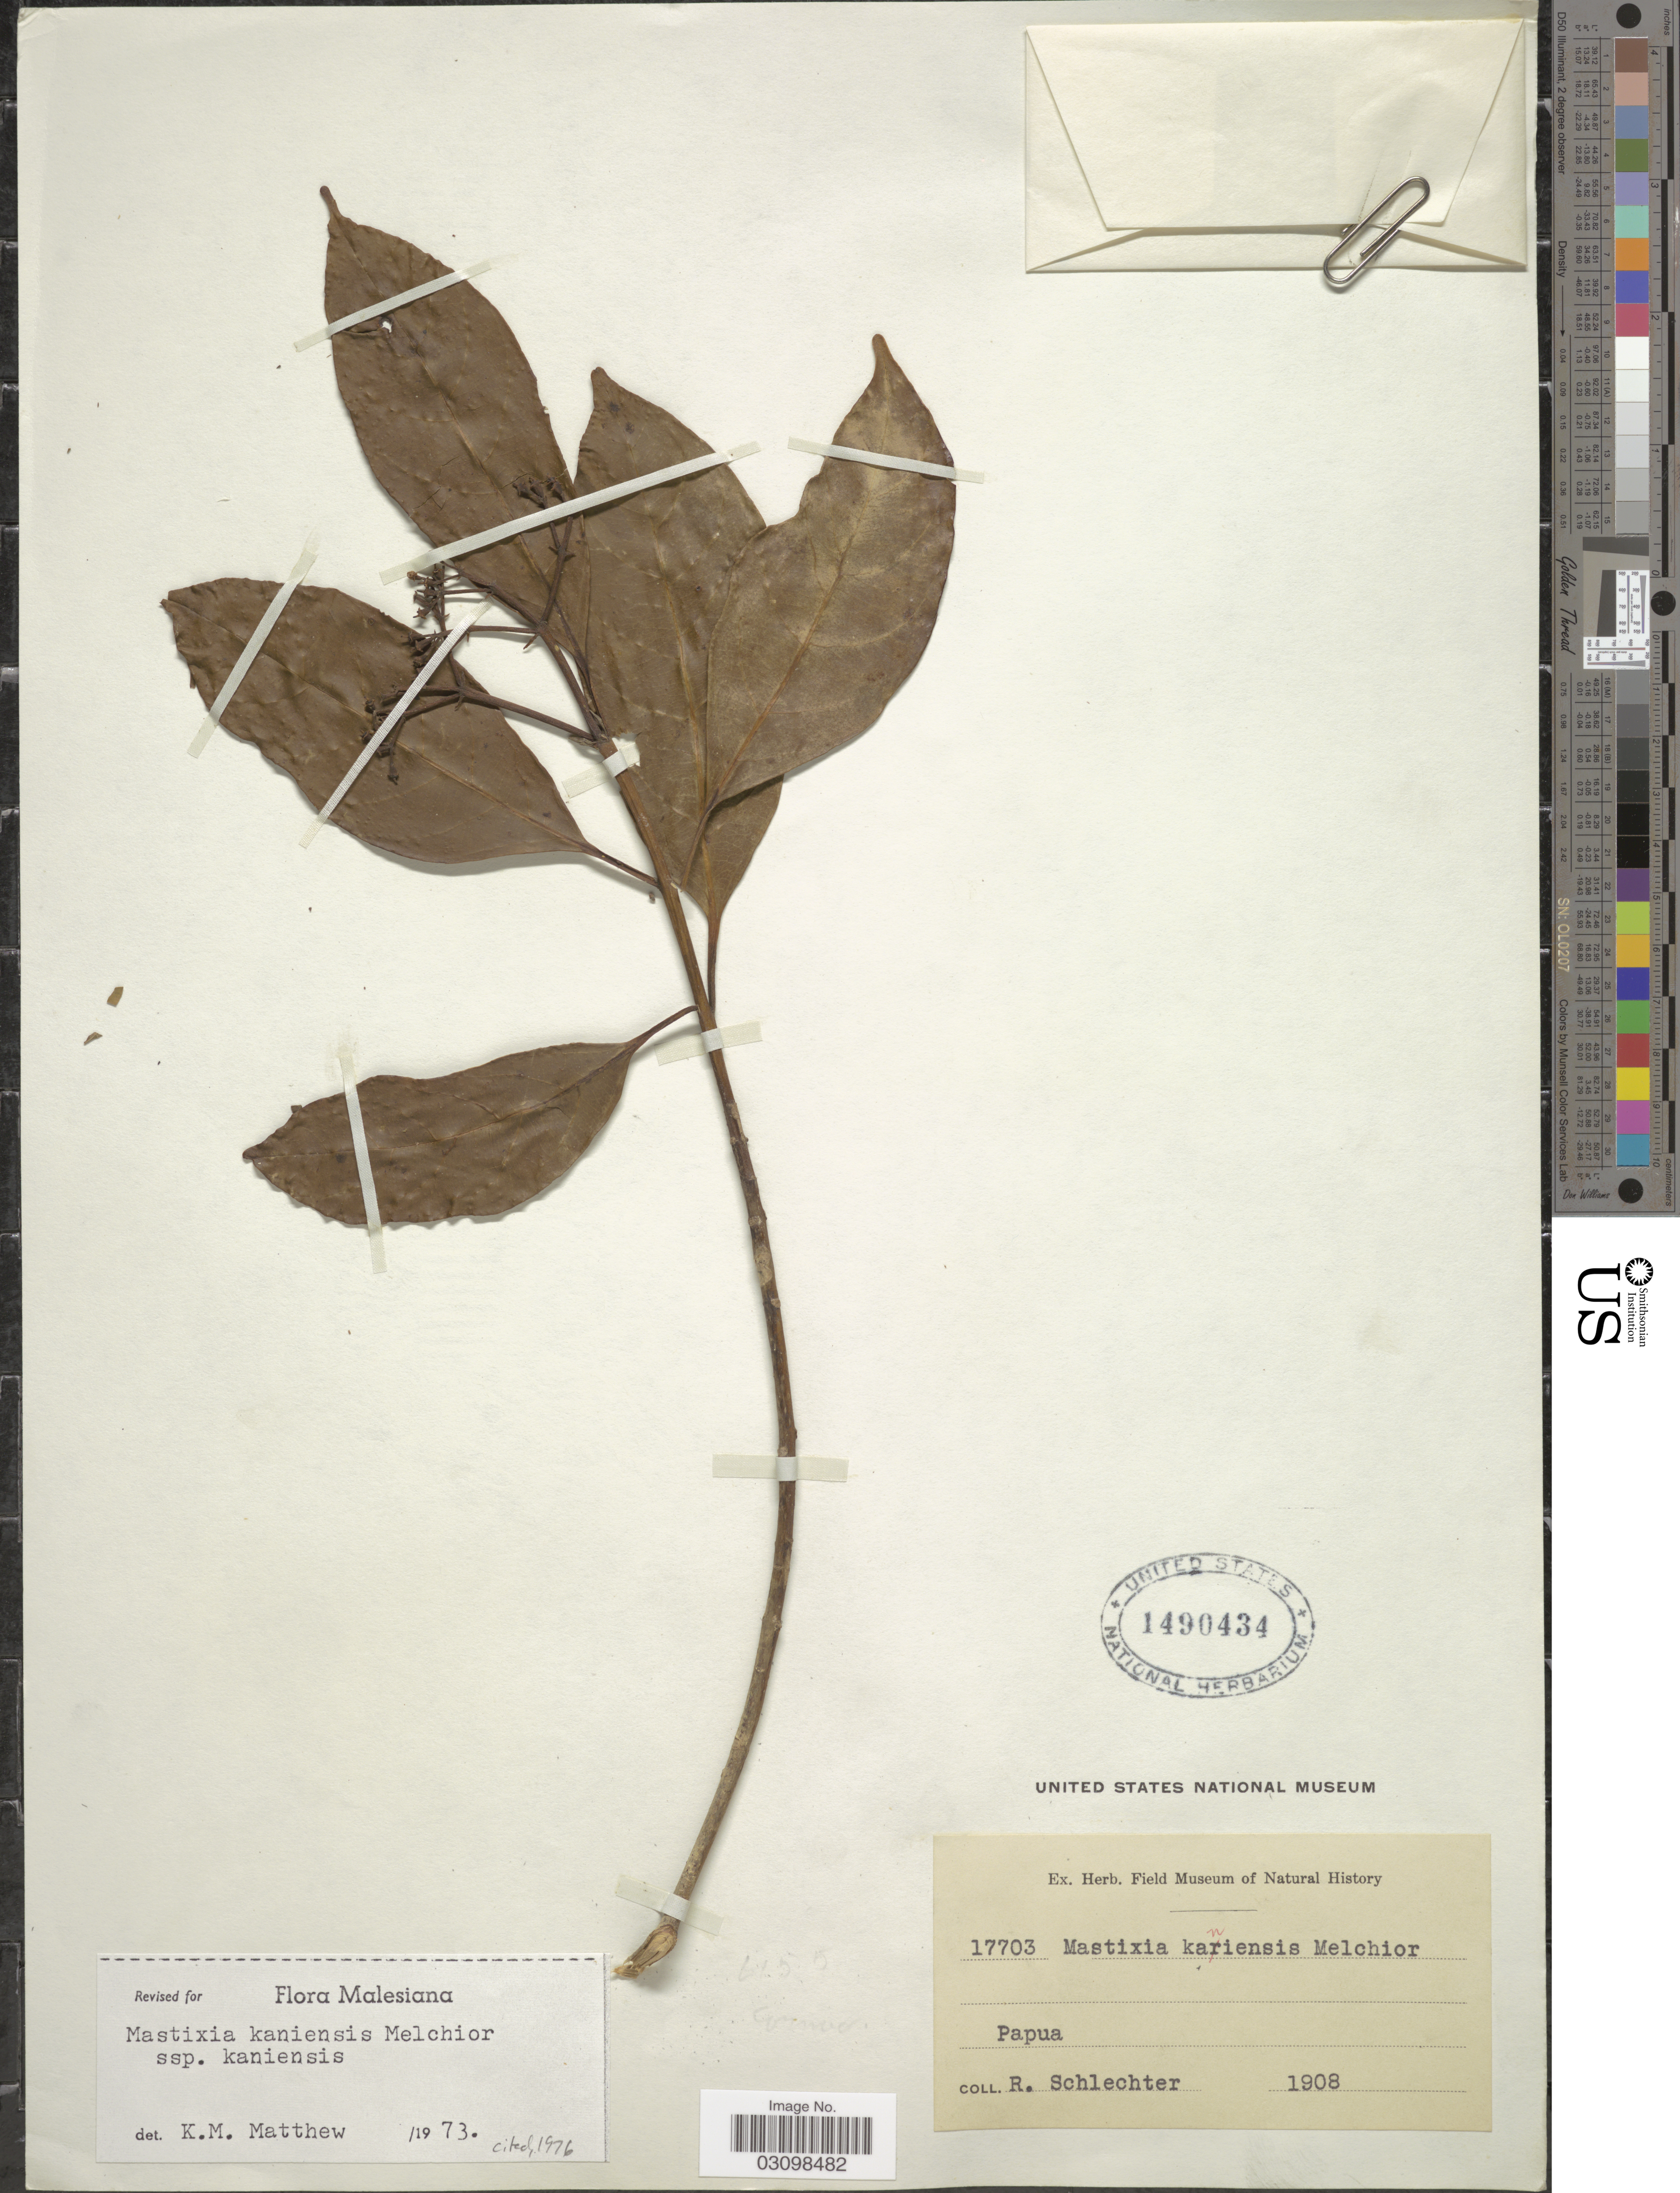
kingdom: Plantae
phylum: Tracheophyta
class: Magnoliopsida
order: Cornales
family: Nyssaceae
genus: Mastixia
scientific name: Mastixia kaniensis subsp. kaniensis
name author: Melch.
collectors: F. R. R. Schlechter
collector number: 17703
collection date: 1908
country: Papua New Guinea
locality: Papua.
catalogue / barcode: US 1490434